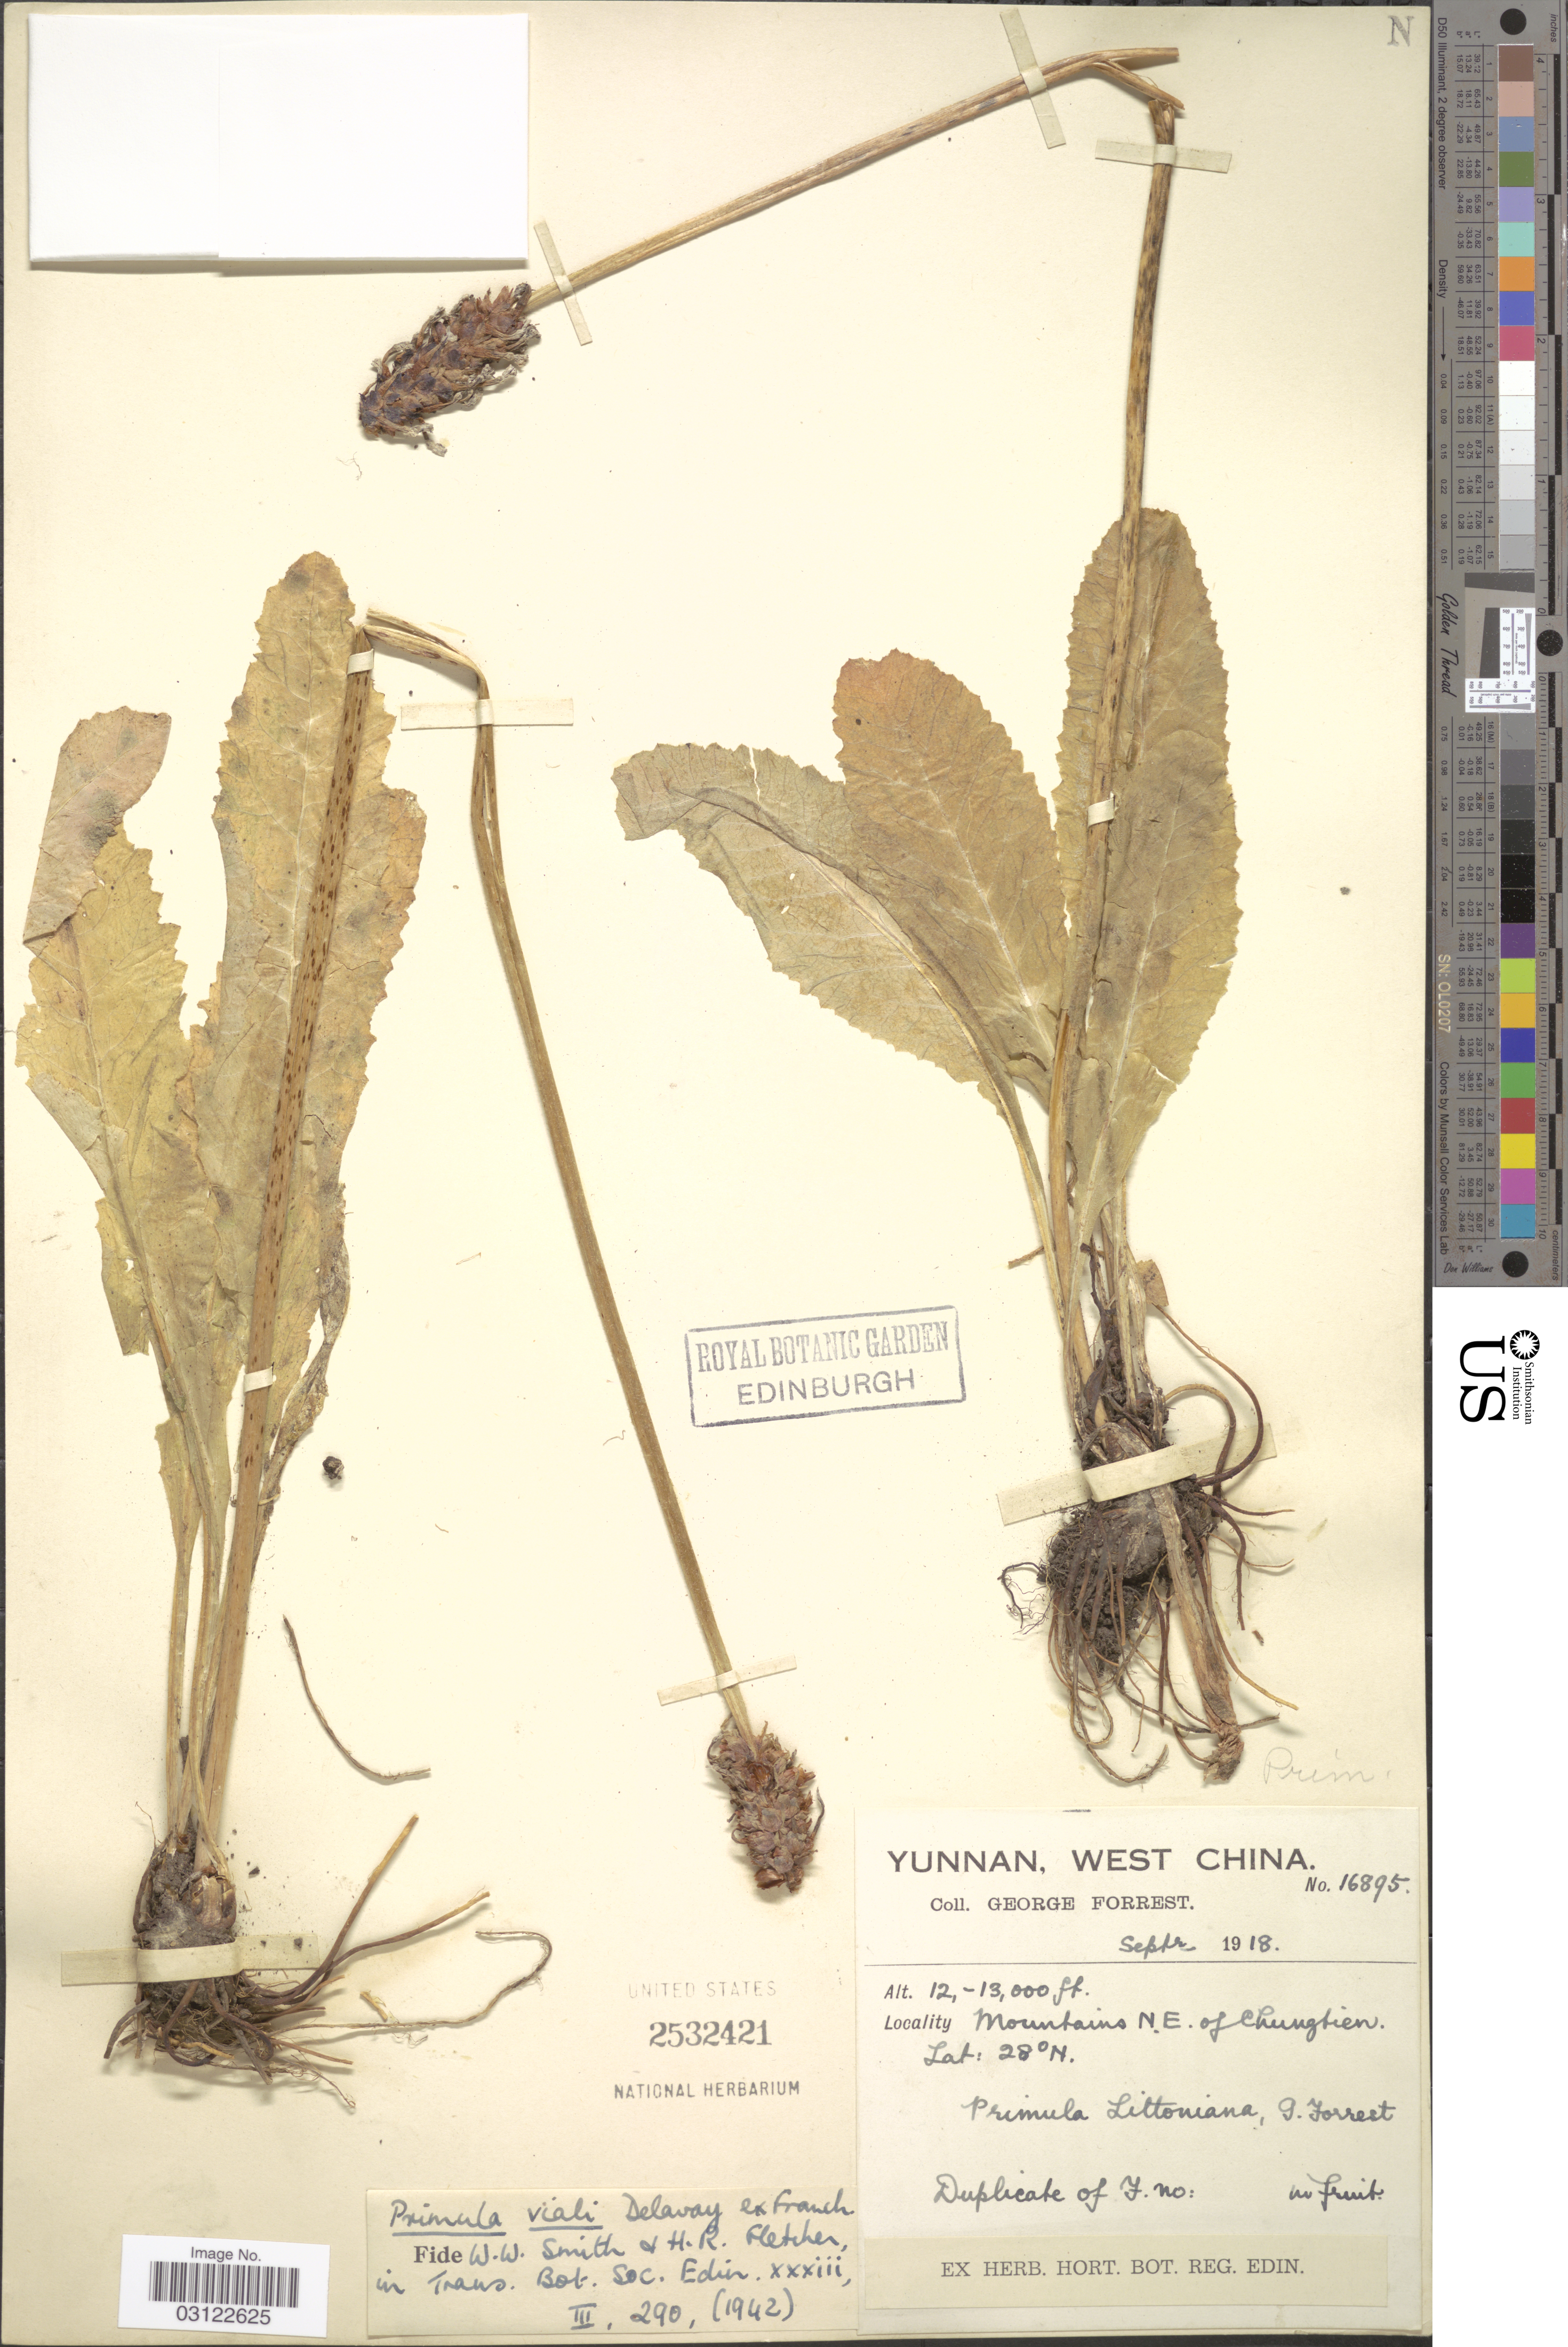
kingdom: Plantae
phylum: Tracheophyta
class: Magnoliopsida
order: Ericales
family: Primulaceae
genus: Primula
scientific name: Primula vialii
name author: Delavay ex Franch.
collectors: G. Forrest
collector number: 16895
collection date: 1918-09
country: China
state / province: Yunnan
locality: West China. Mountains N.E. of Chungtien.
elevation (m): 3658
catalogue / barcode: US 2532421